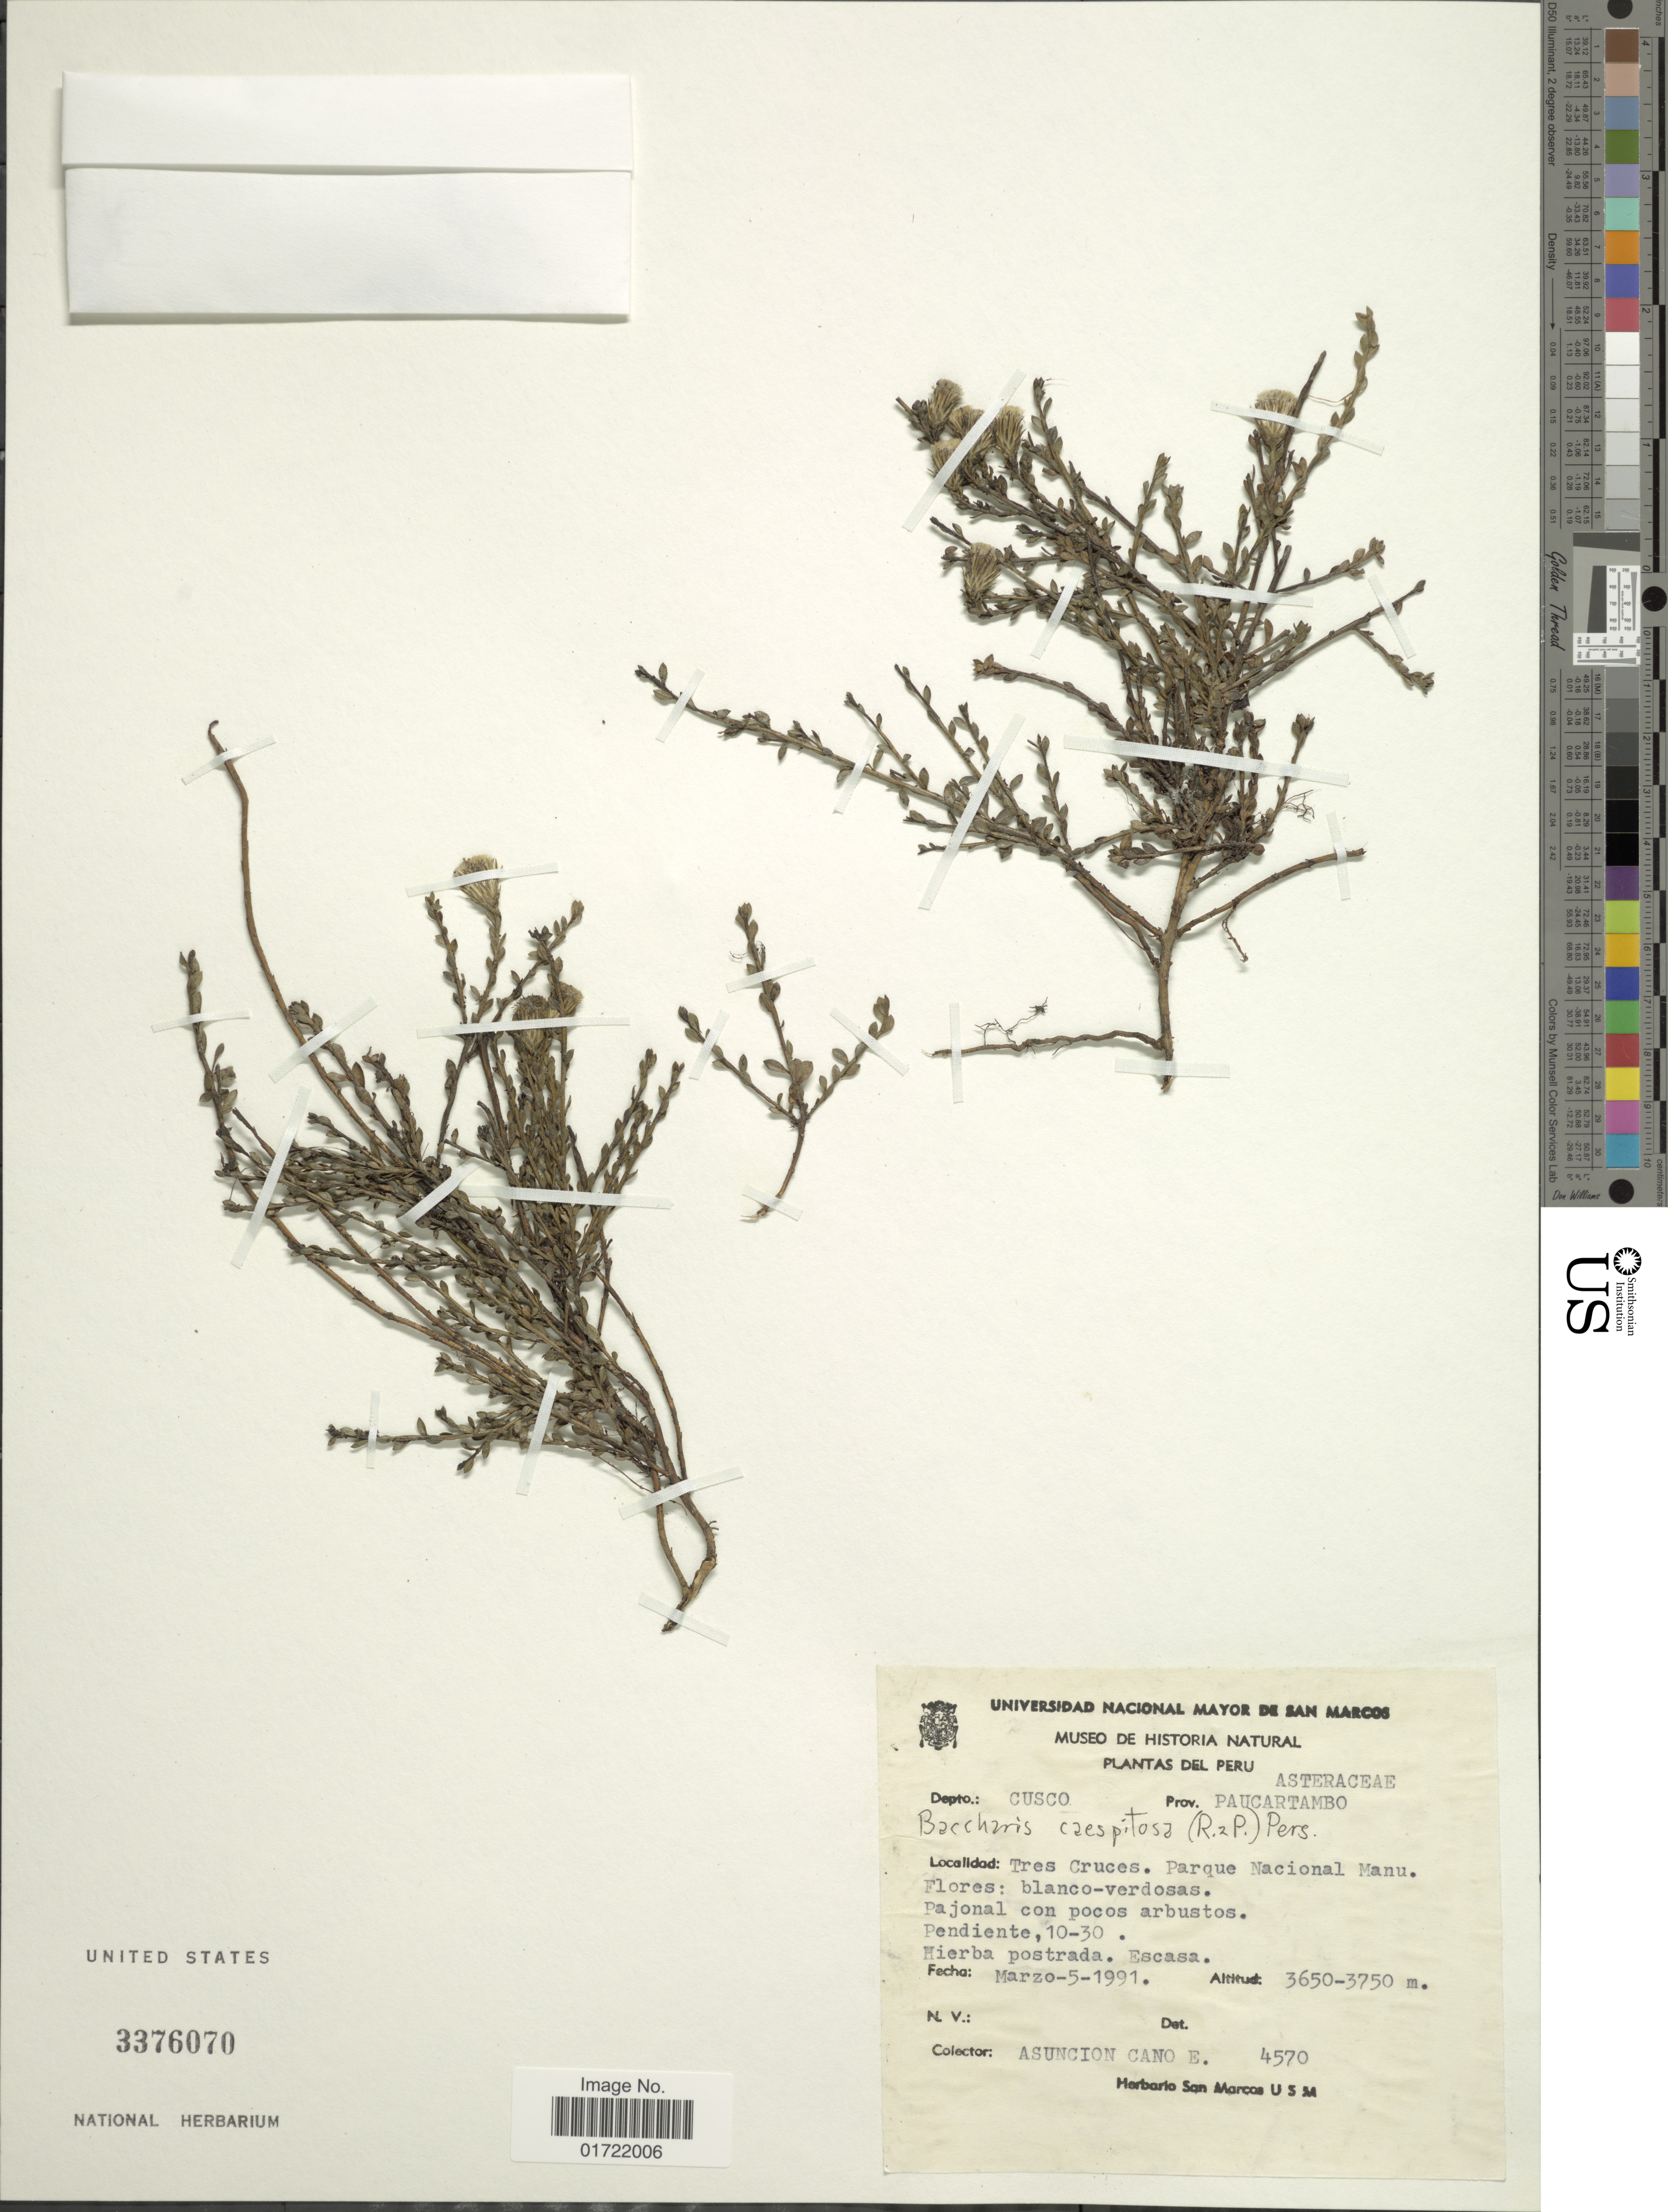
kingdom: Plantae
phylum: Tracheophyta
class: Magnoliopsida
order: Asterales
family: Asteraceae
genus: Baccharis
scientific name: Baccharis caespitosa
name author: (Ruiz & Pav.) Pers.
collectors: A. Cano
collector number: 4570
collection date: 1991-03-05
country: Peru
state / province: Cusco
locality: Prov. Paucartambo. Tres Cruces. Parque Nacional Manu.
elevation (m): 3650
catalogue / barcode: US 3376070